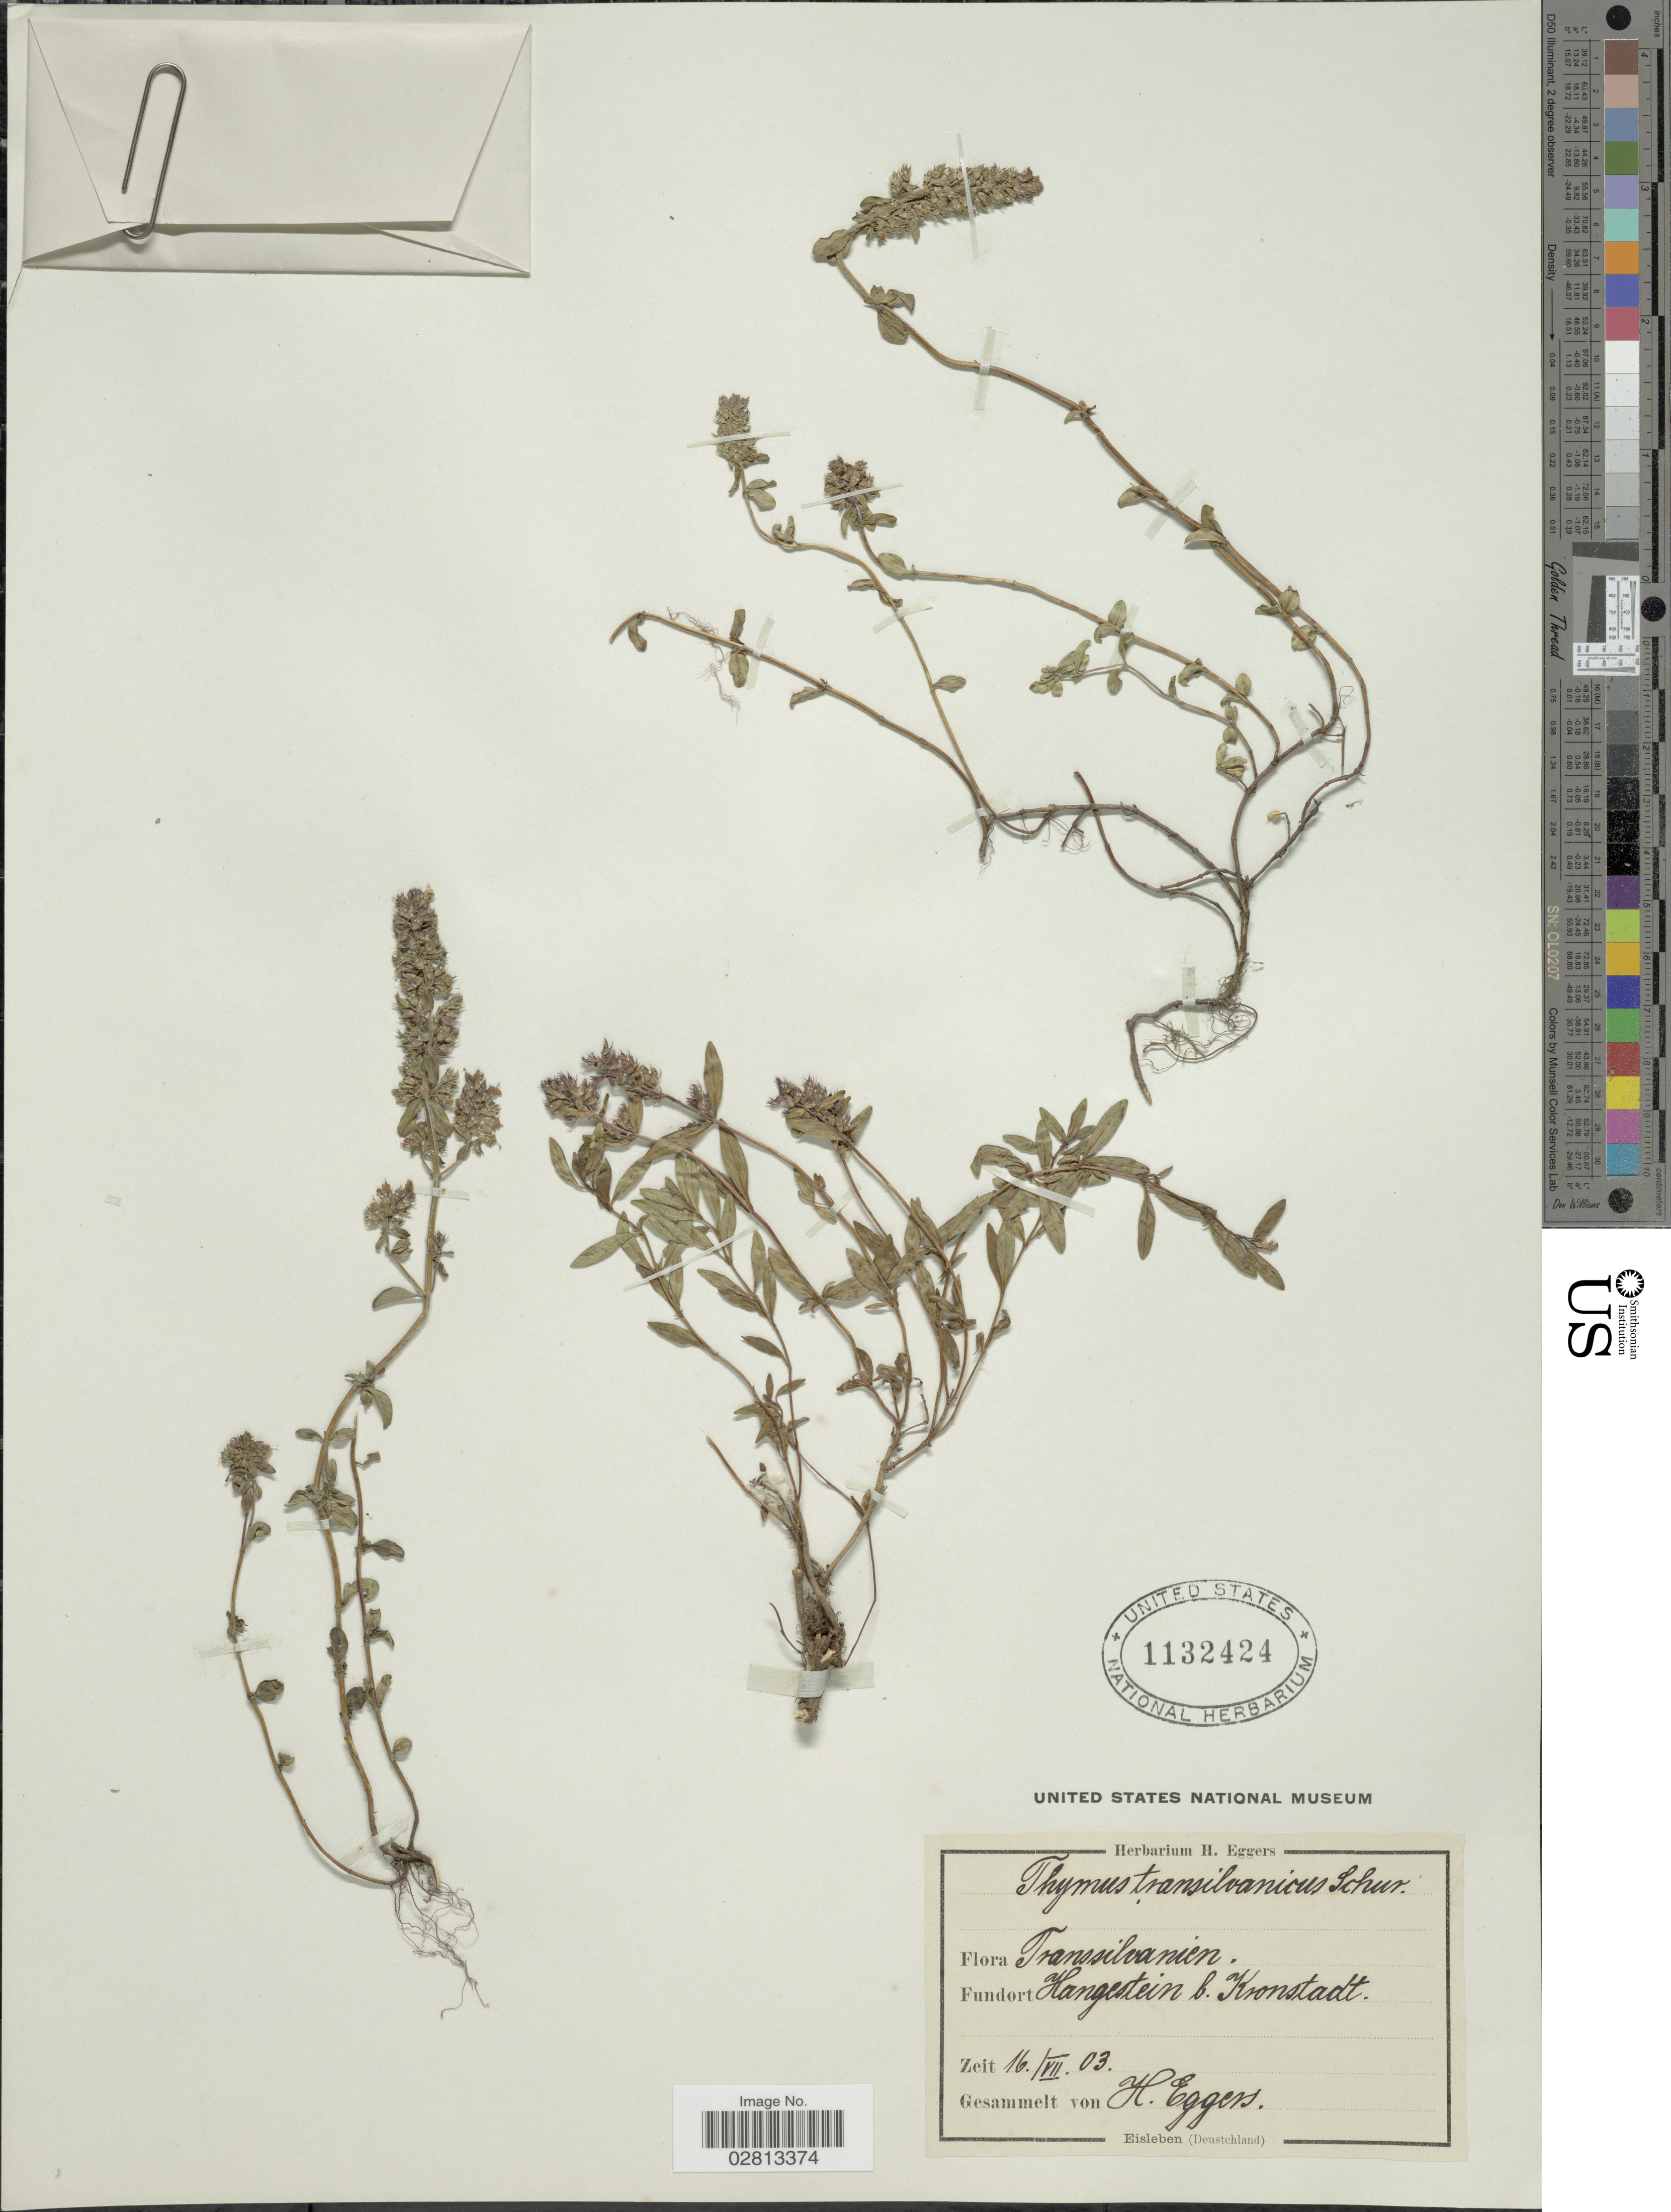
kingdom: Plantae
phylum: Tracheophyta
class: Magnoliopsida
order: Lamiales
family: Lamiaceae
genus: Thymus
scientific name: Thymus transsilvanicus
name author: Schur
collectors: H. Eggers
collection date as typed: Transcribed d/m/y: 16/7/3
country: Russian Federation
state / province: St. Petersburg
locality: Transsilvanien. Hangestein b. Kronstadt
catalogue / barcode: US 1132424